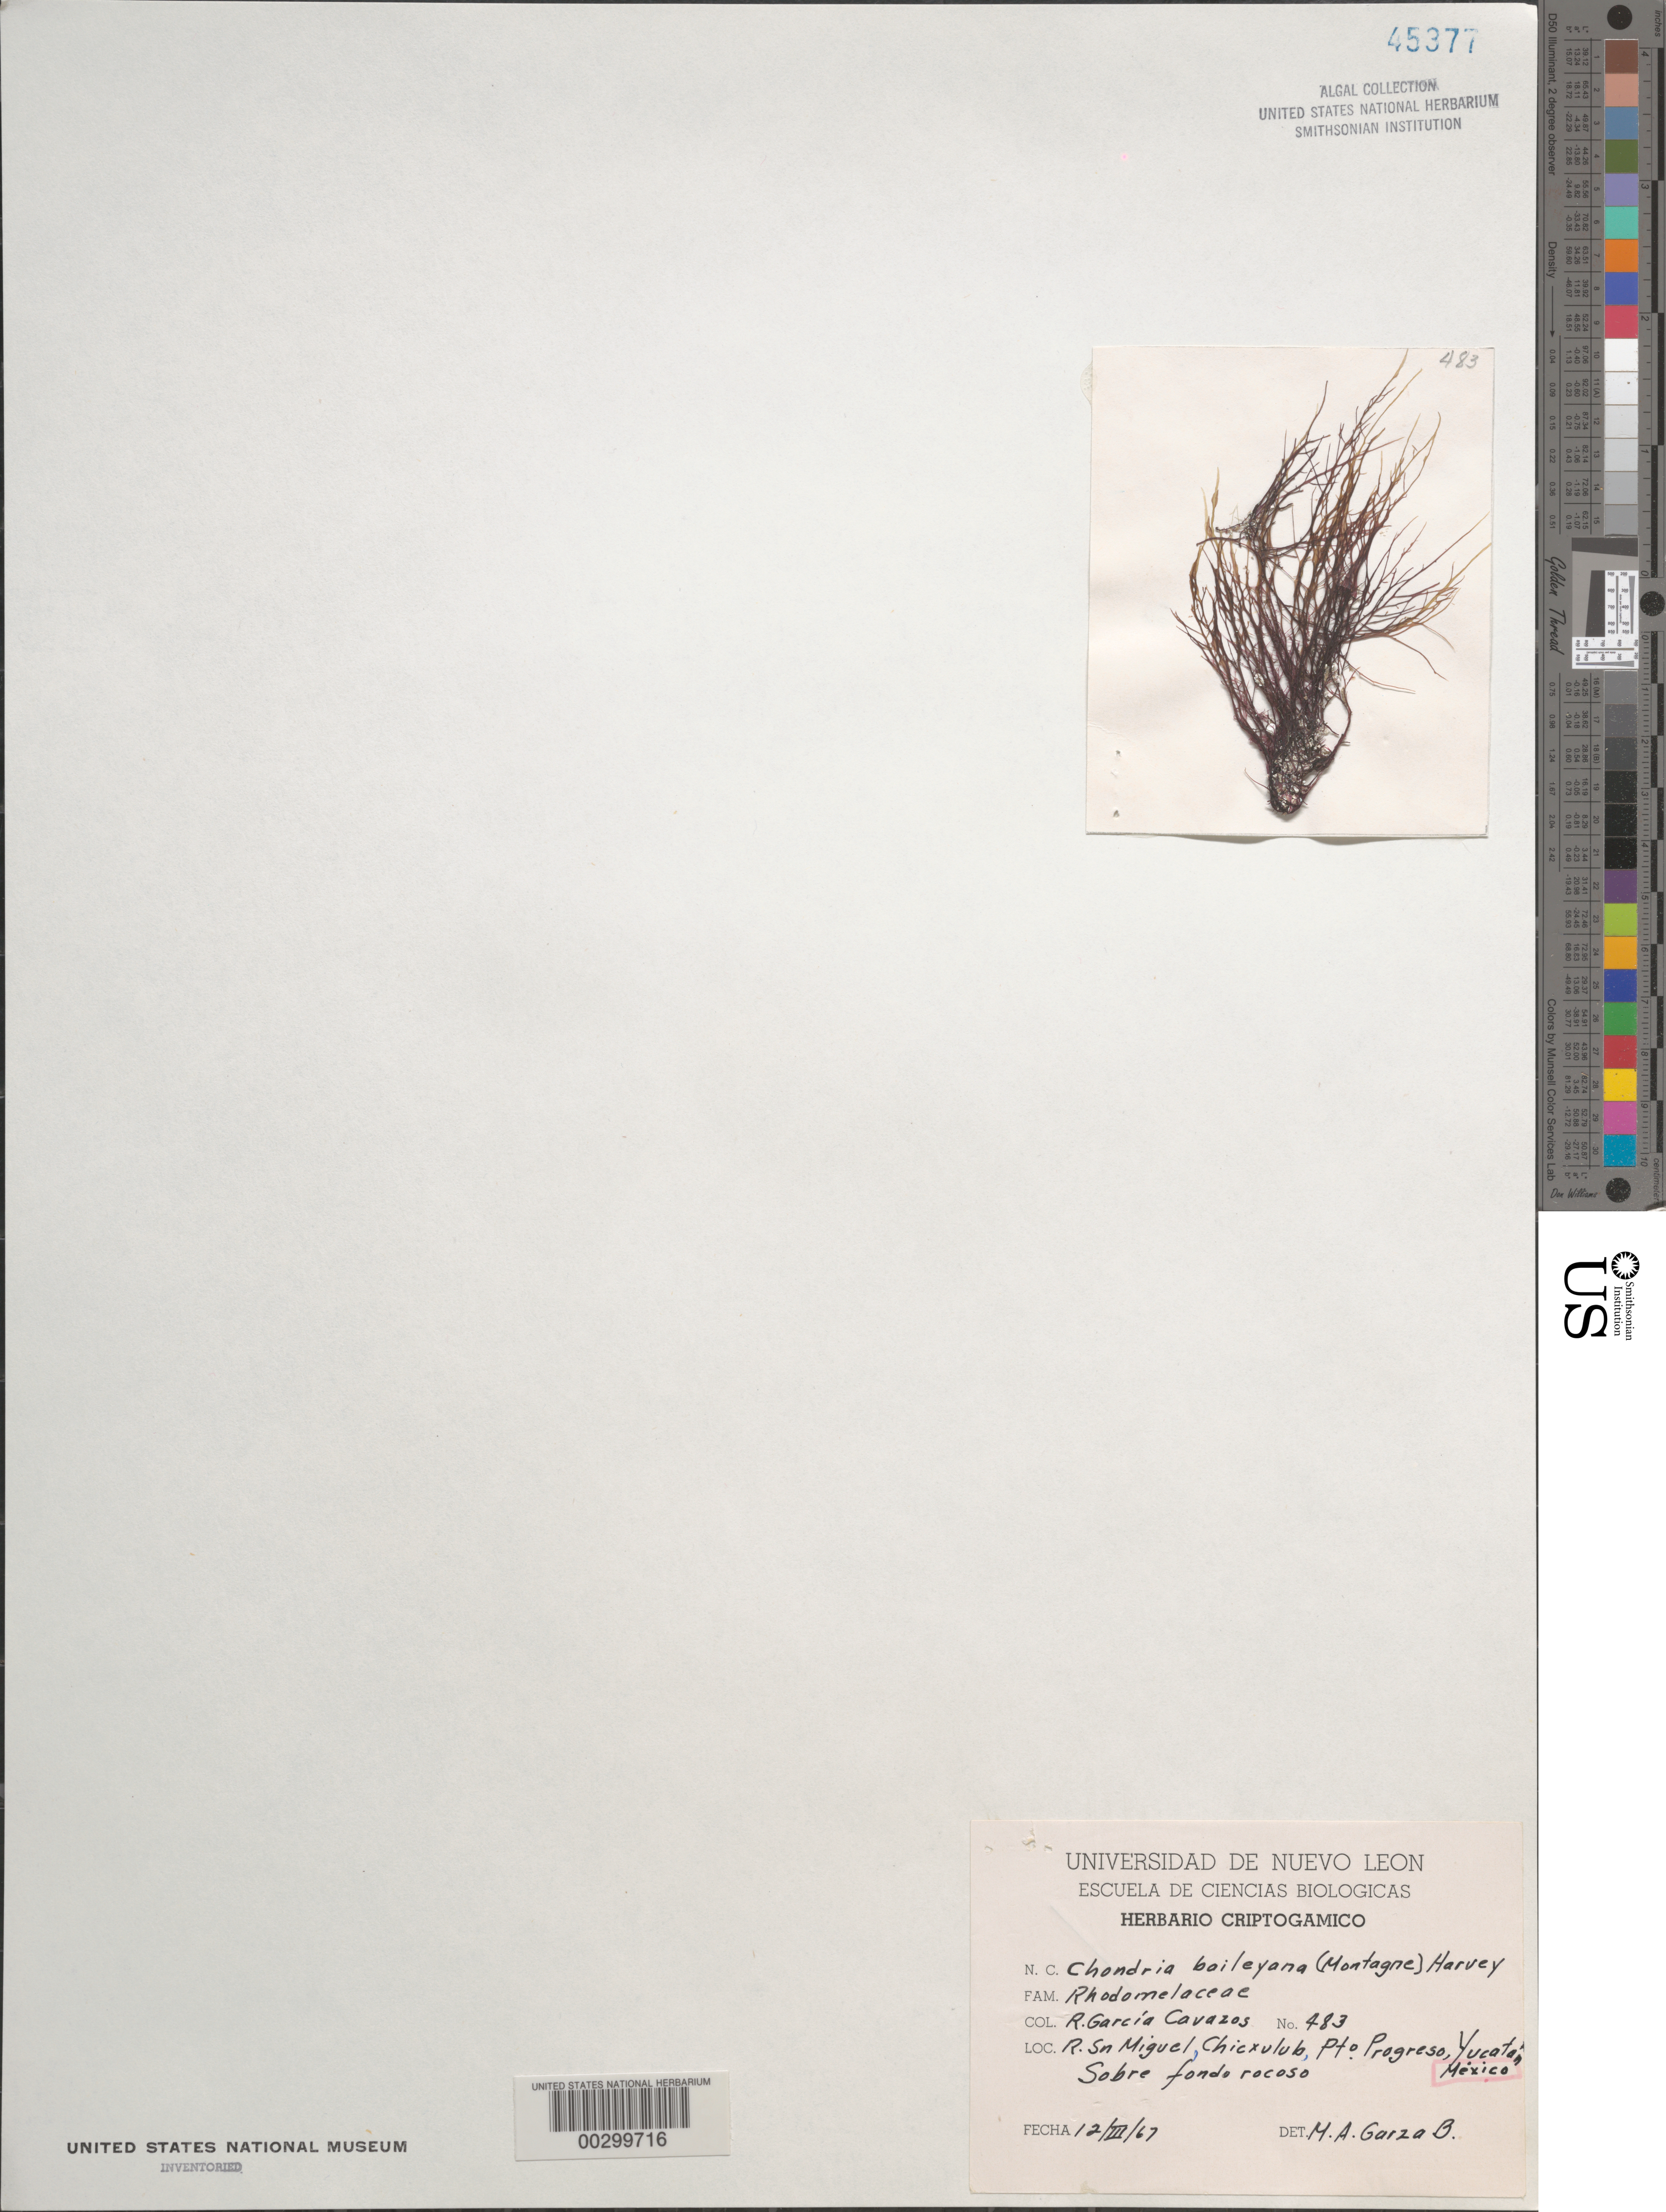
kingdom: Plantae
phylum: Rhodophyta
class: Florideophyceae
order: Ceramiales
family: Rhodomelaceae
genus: Chondria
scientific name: Chondria baileyana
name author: (Mont.) Harv.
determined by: Garza Barrientos, M. A.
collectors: R. Garcia-Cavazos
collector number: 483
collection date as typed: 12 Mar 1967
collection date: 1967-03-12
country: Mexico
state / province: Yucatan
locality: Rio San Miguel, Chicxulub, Puerto Progreso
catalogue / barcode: US 45377